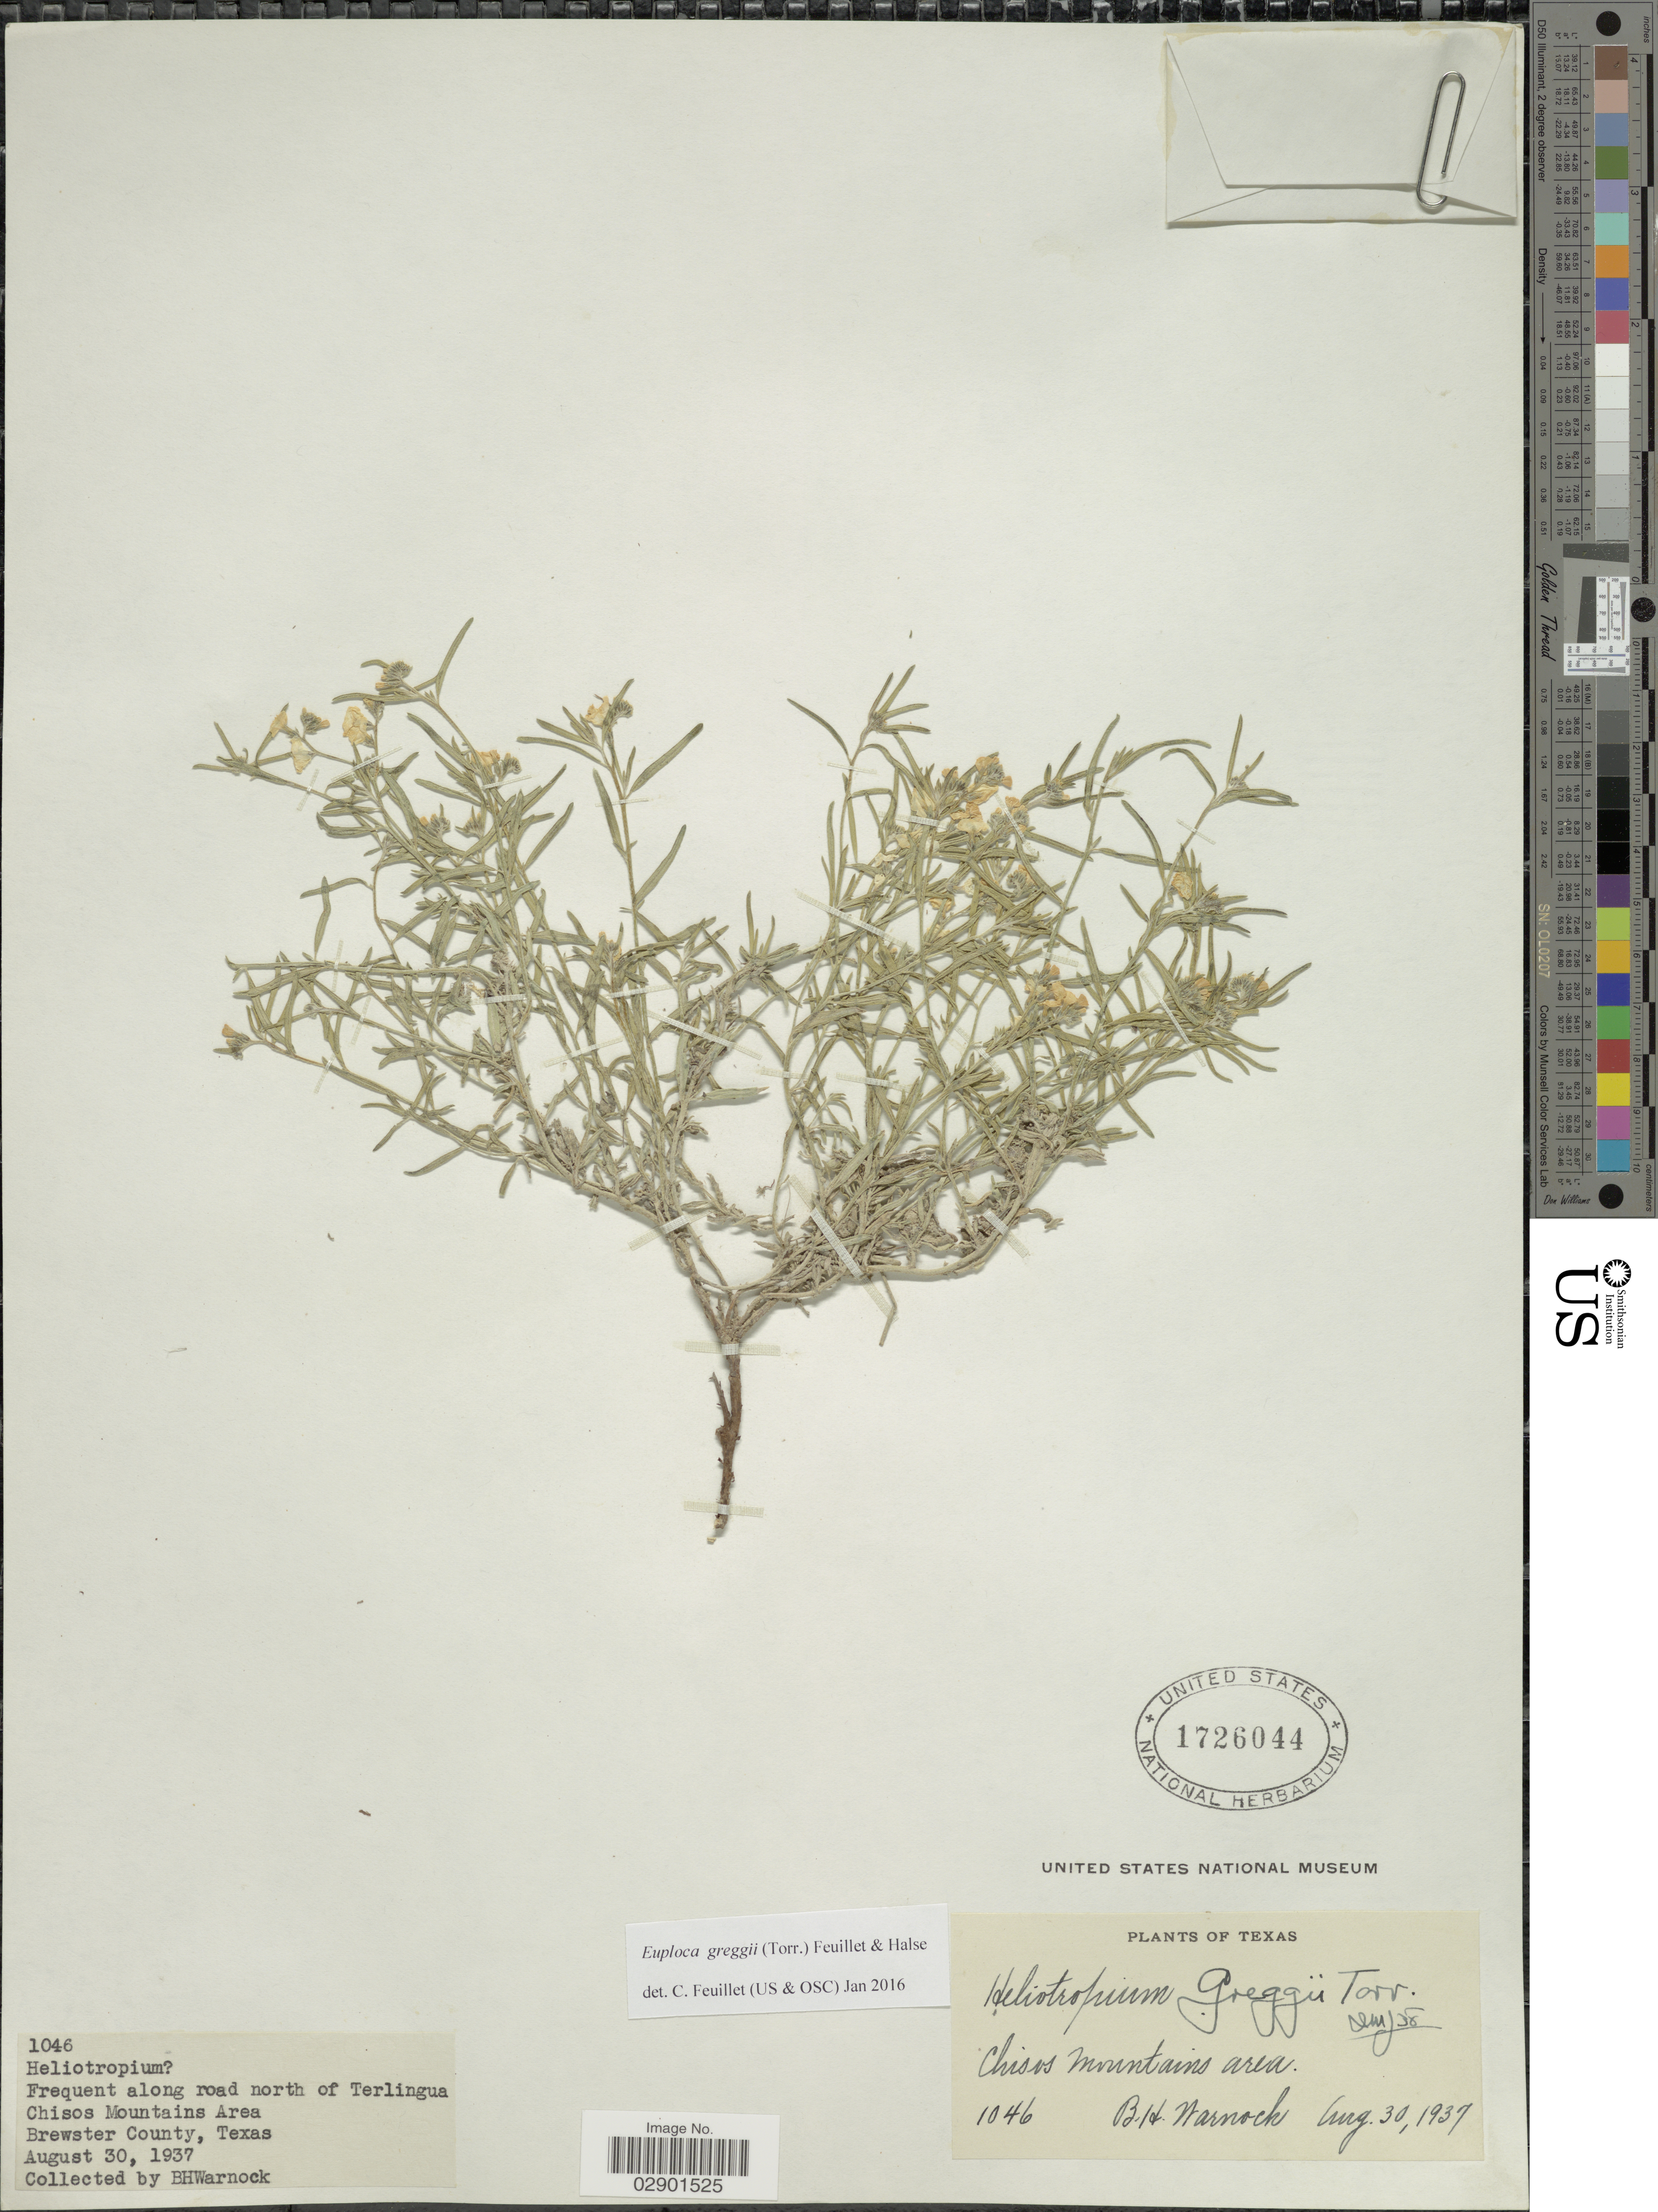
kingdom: Plantae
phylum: Tracheophyta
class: Magnoliopsida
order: Boraginales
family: Heliotropiaceae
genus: Euploca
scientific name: Euploca greggii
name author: (Torr.) Feuillet & Halse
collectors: B. H. Warnock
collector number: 1046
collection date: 1937-08-30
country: United States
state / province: Texas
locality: Frequent along road north to Terlingua Chisos Mountains Area, Brewster County.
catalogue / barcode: US 1726044